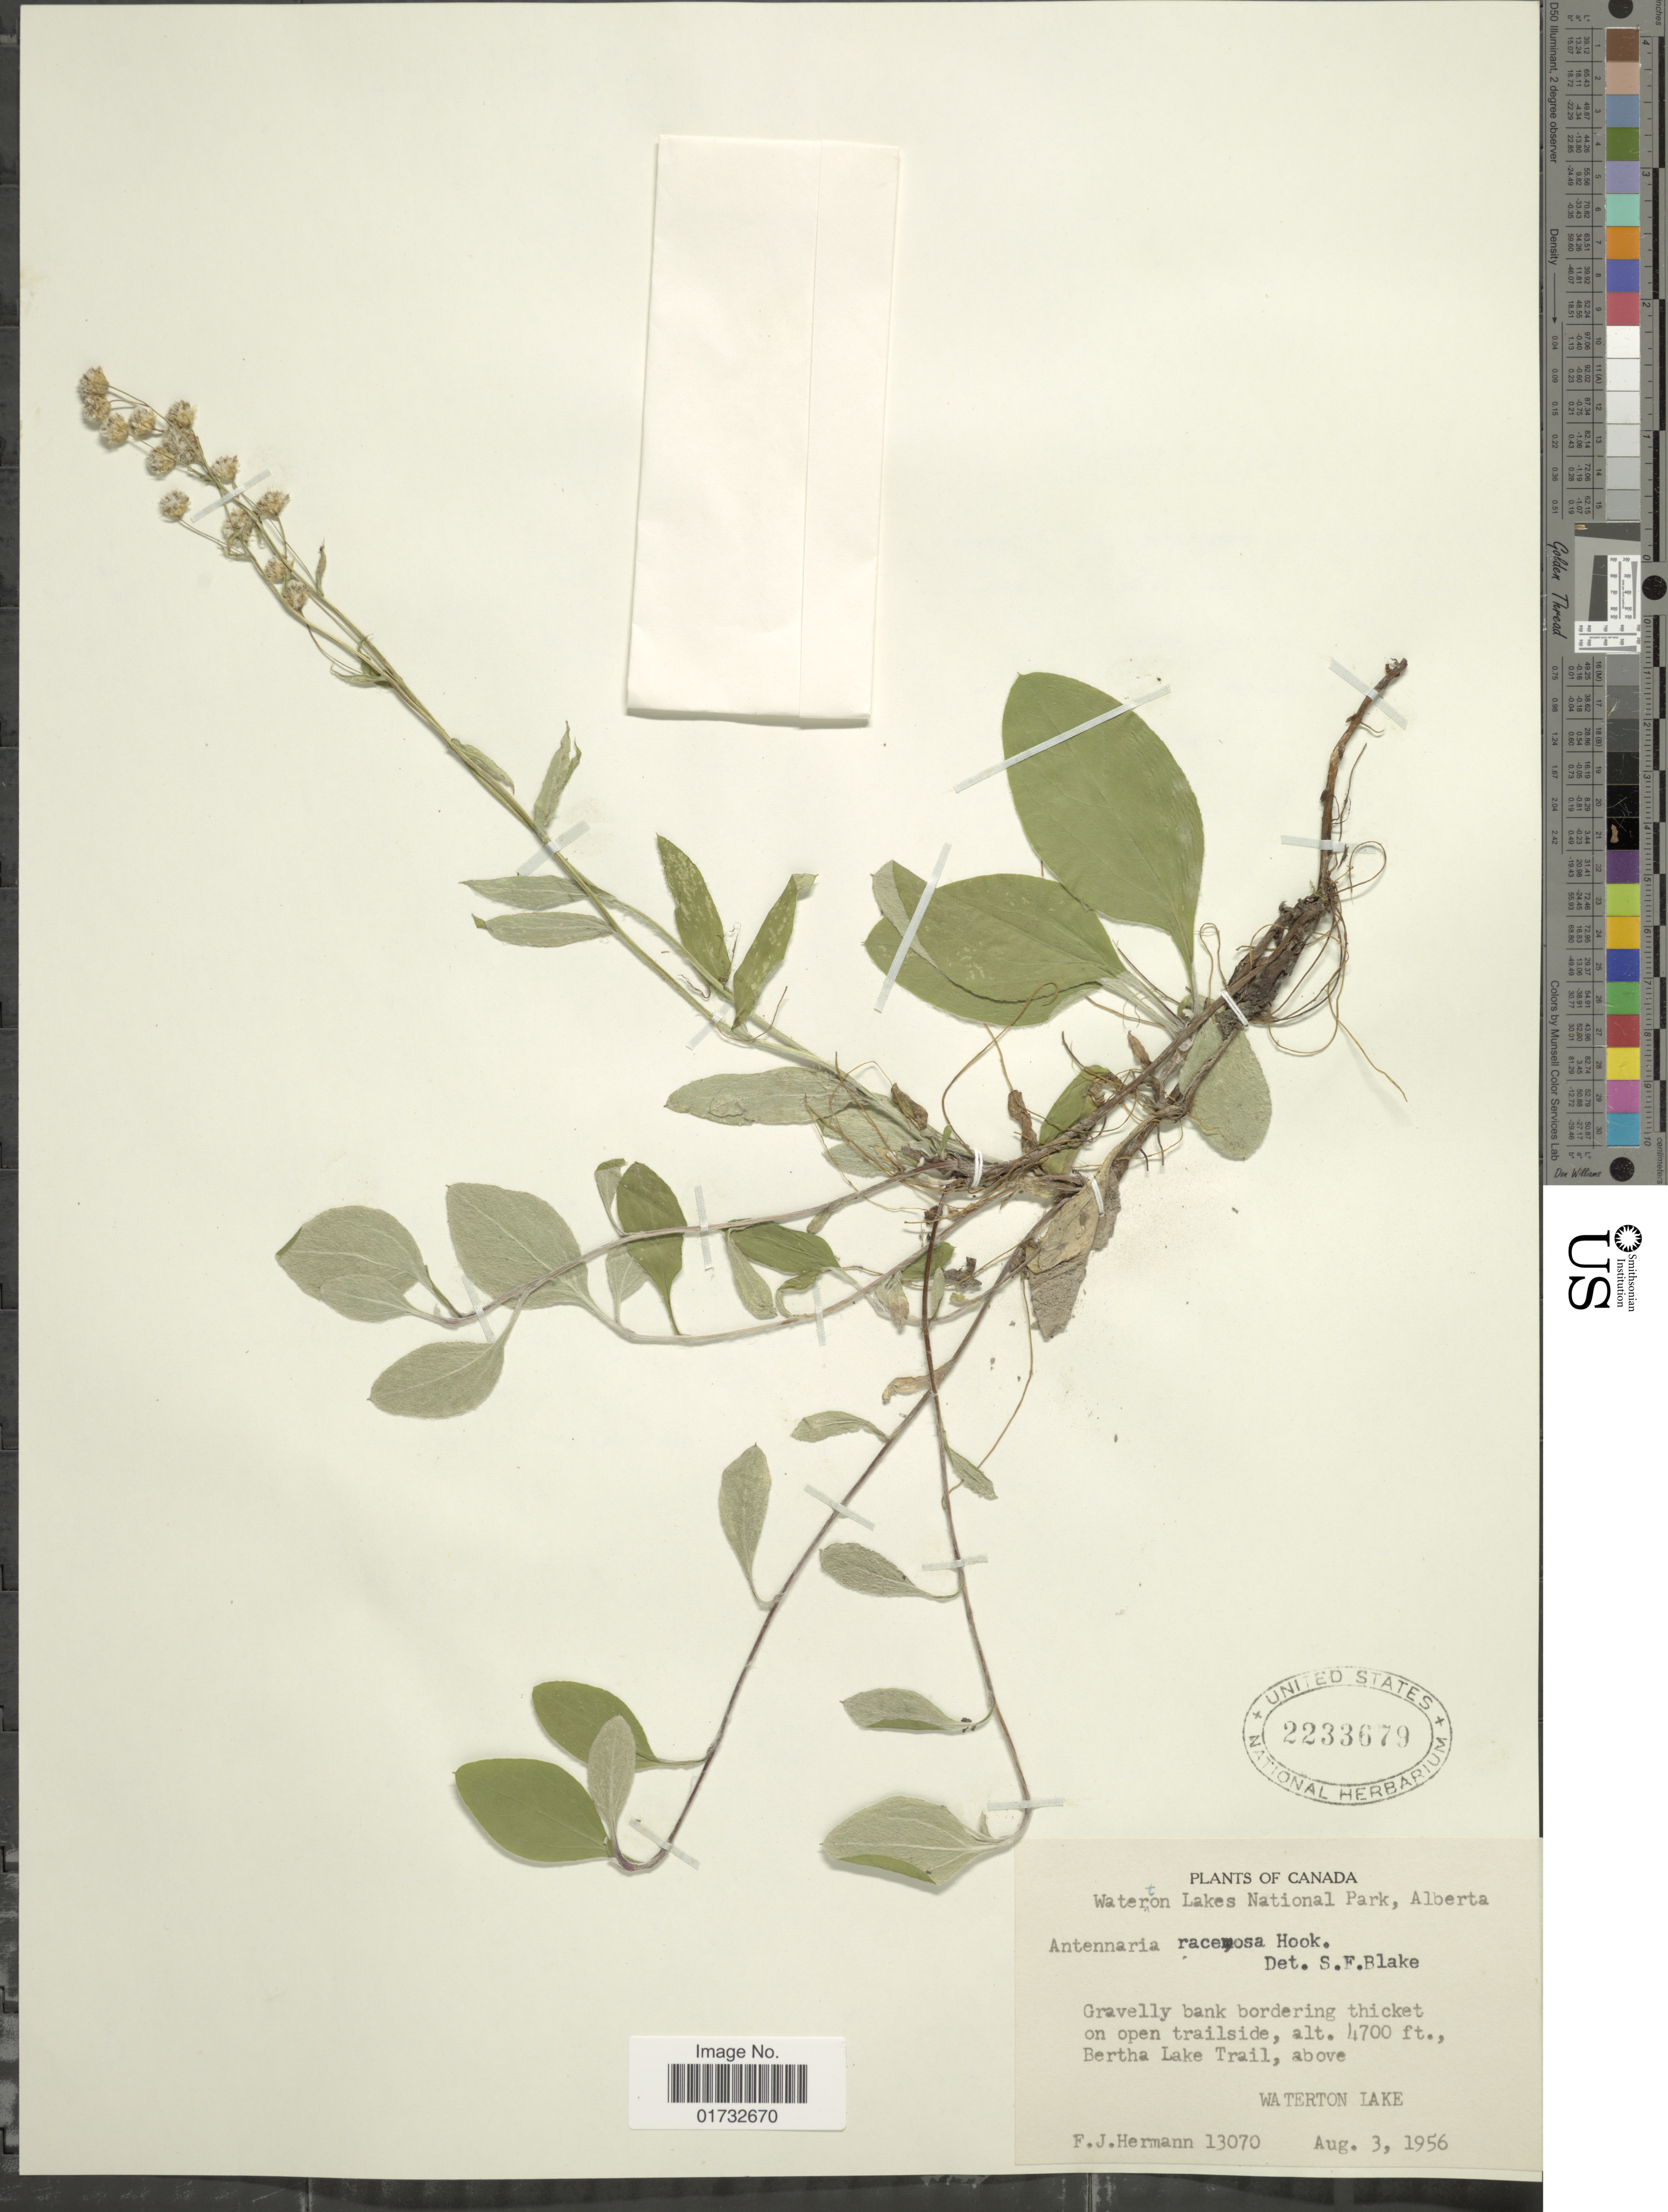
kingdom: Plantae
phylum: Tracheophyta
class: Magnoliopsida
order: Asterales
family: Asteraceae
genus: Antennaria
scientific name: Antennaria racemosa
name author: Hook.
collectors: F. J. Hermann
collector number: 13070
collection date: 1956-08-03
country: Canada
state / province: Alberta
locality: Waterton Lakes National Park, Bertha Lake Trail, above Waterton Lake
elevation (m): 1433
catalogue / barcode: US 2233679